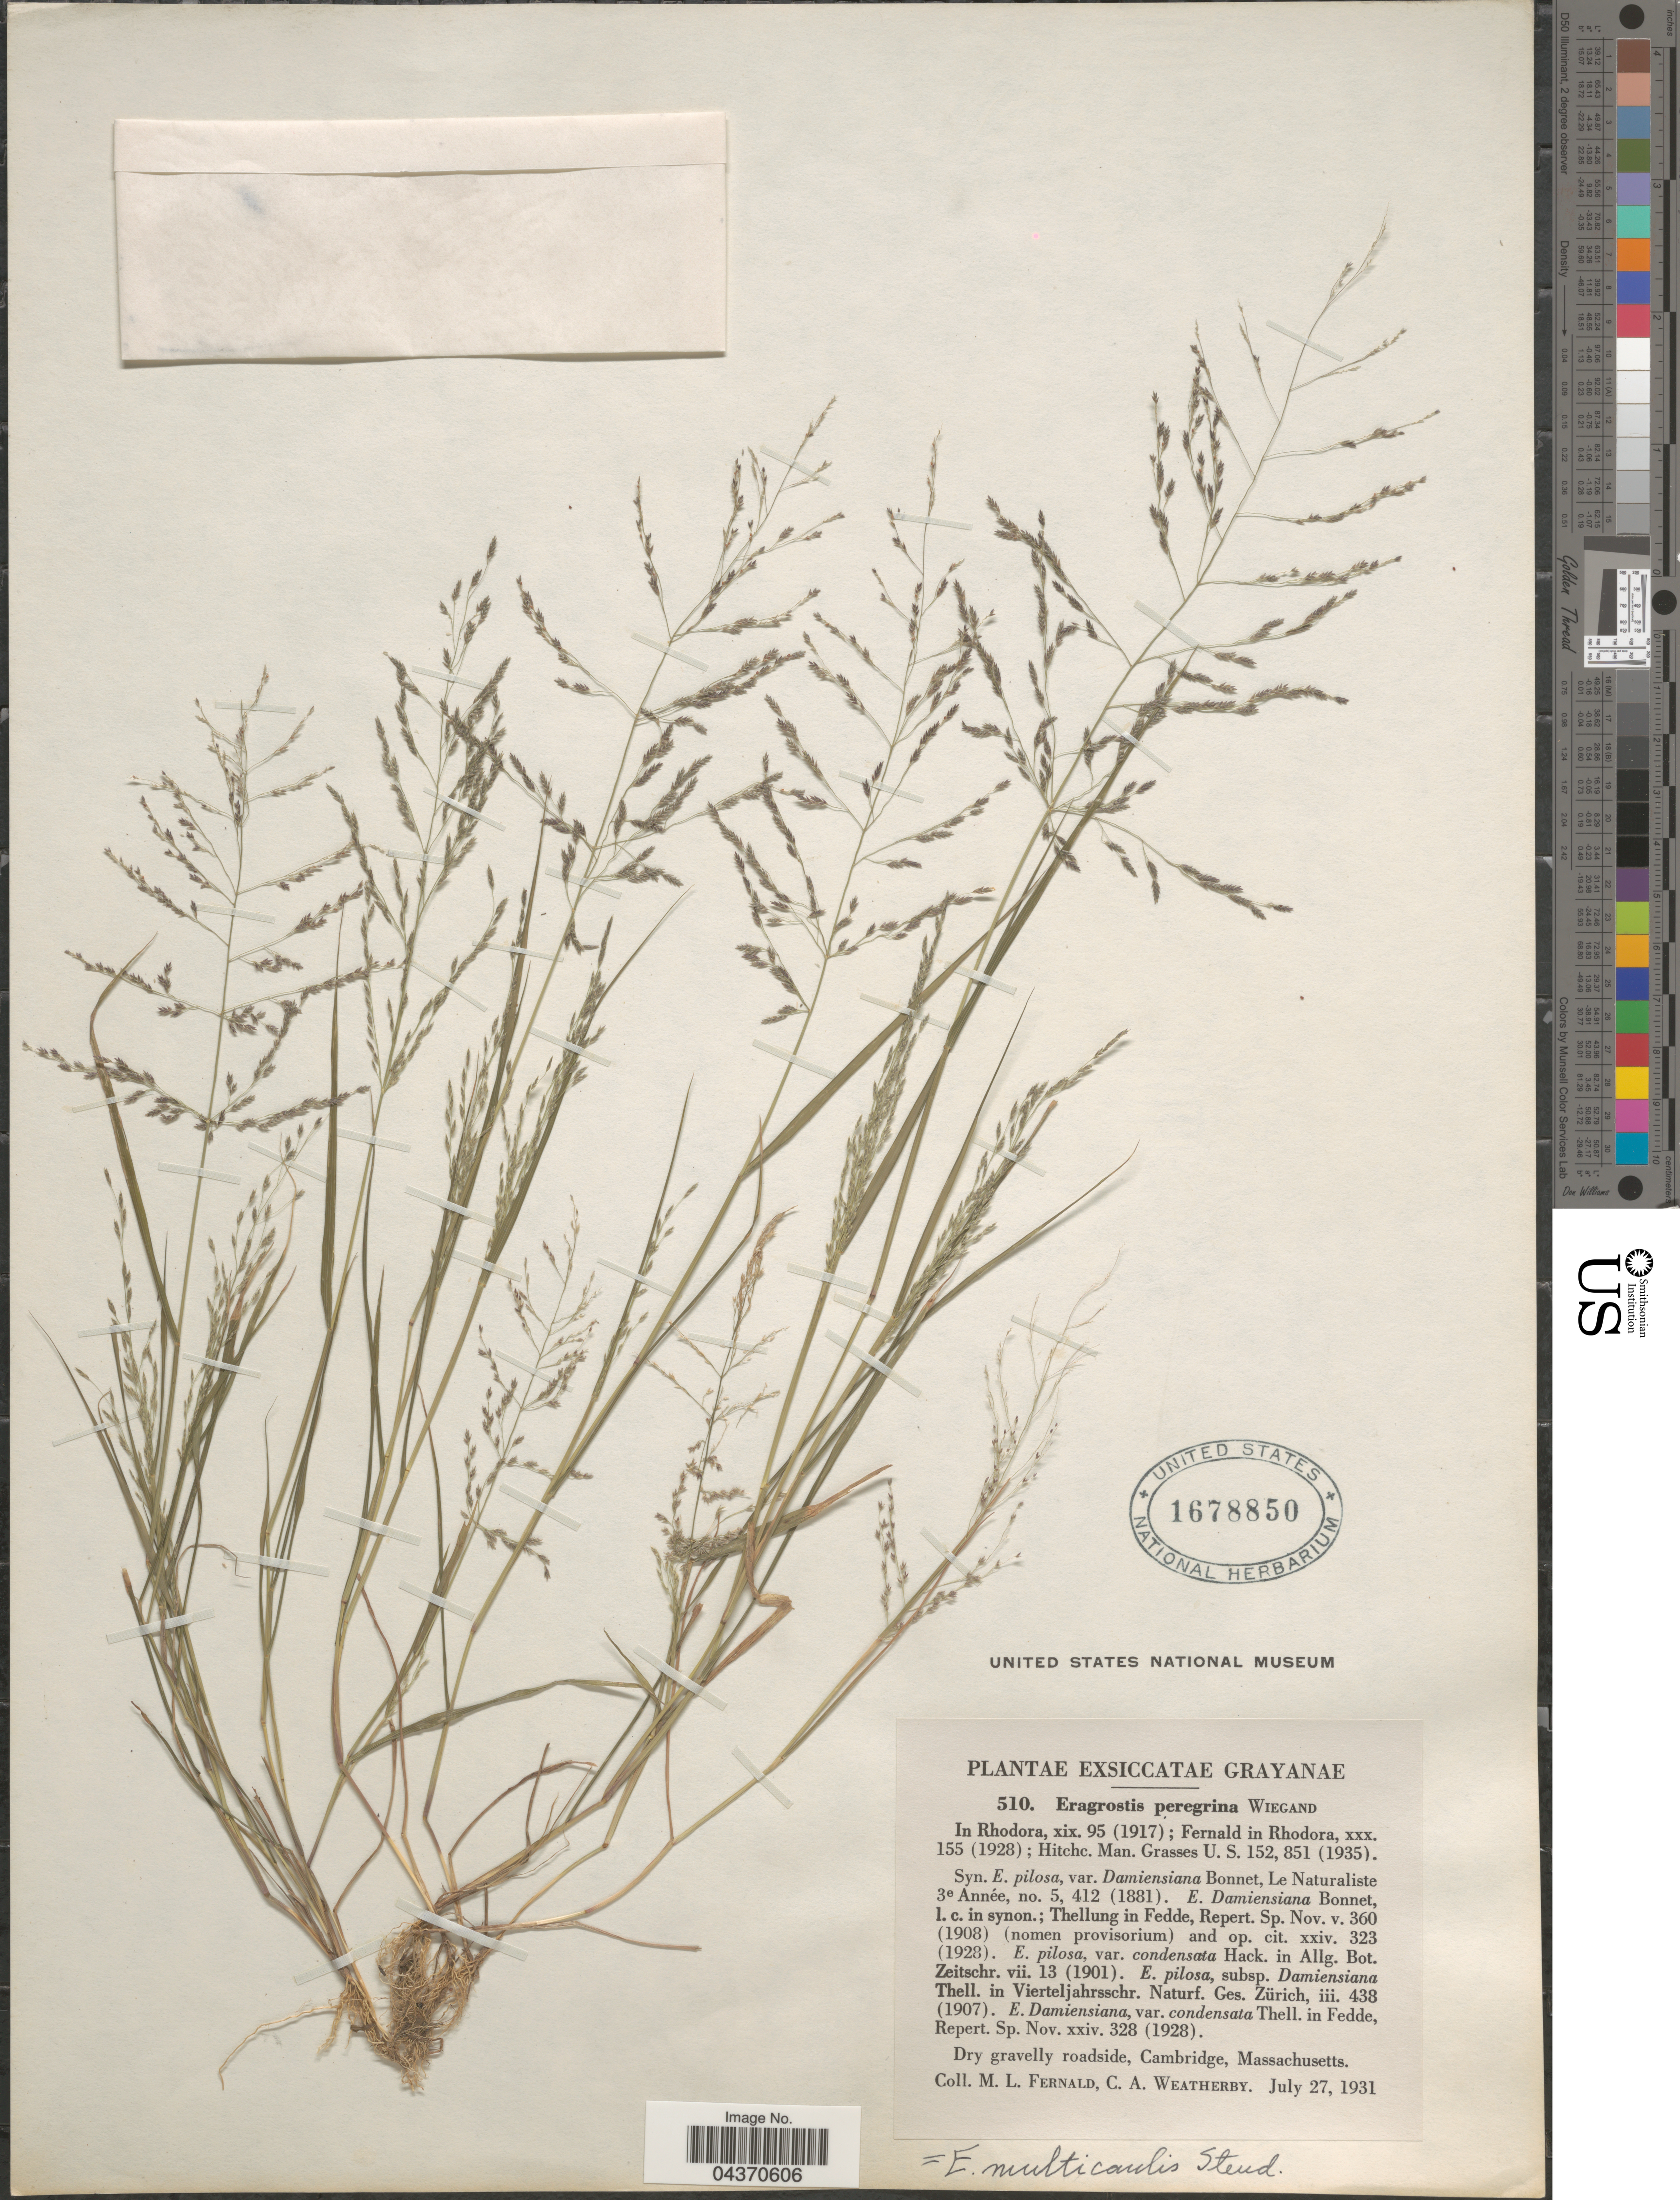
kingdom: Plantae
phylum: Tracheophyta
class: Liliopsida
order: Poales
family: Poaceae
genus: Eragrostis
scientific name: Eragrostis pilosa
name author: (L.) P. Beauv.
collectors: M. L. Fernald & C. A. Weatherby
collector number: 510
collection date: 1931-07-27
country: United States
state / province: Massachusetts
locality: Dry gravelly roadside, Cambridge.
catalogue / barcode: US 1678850